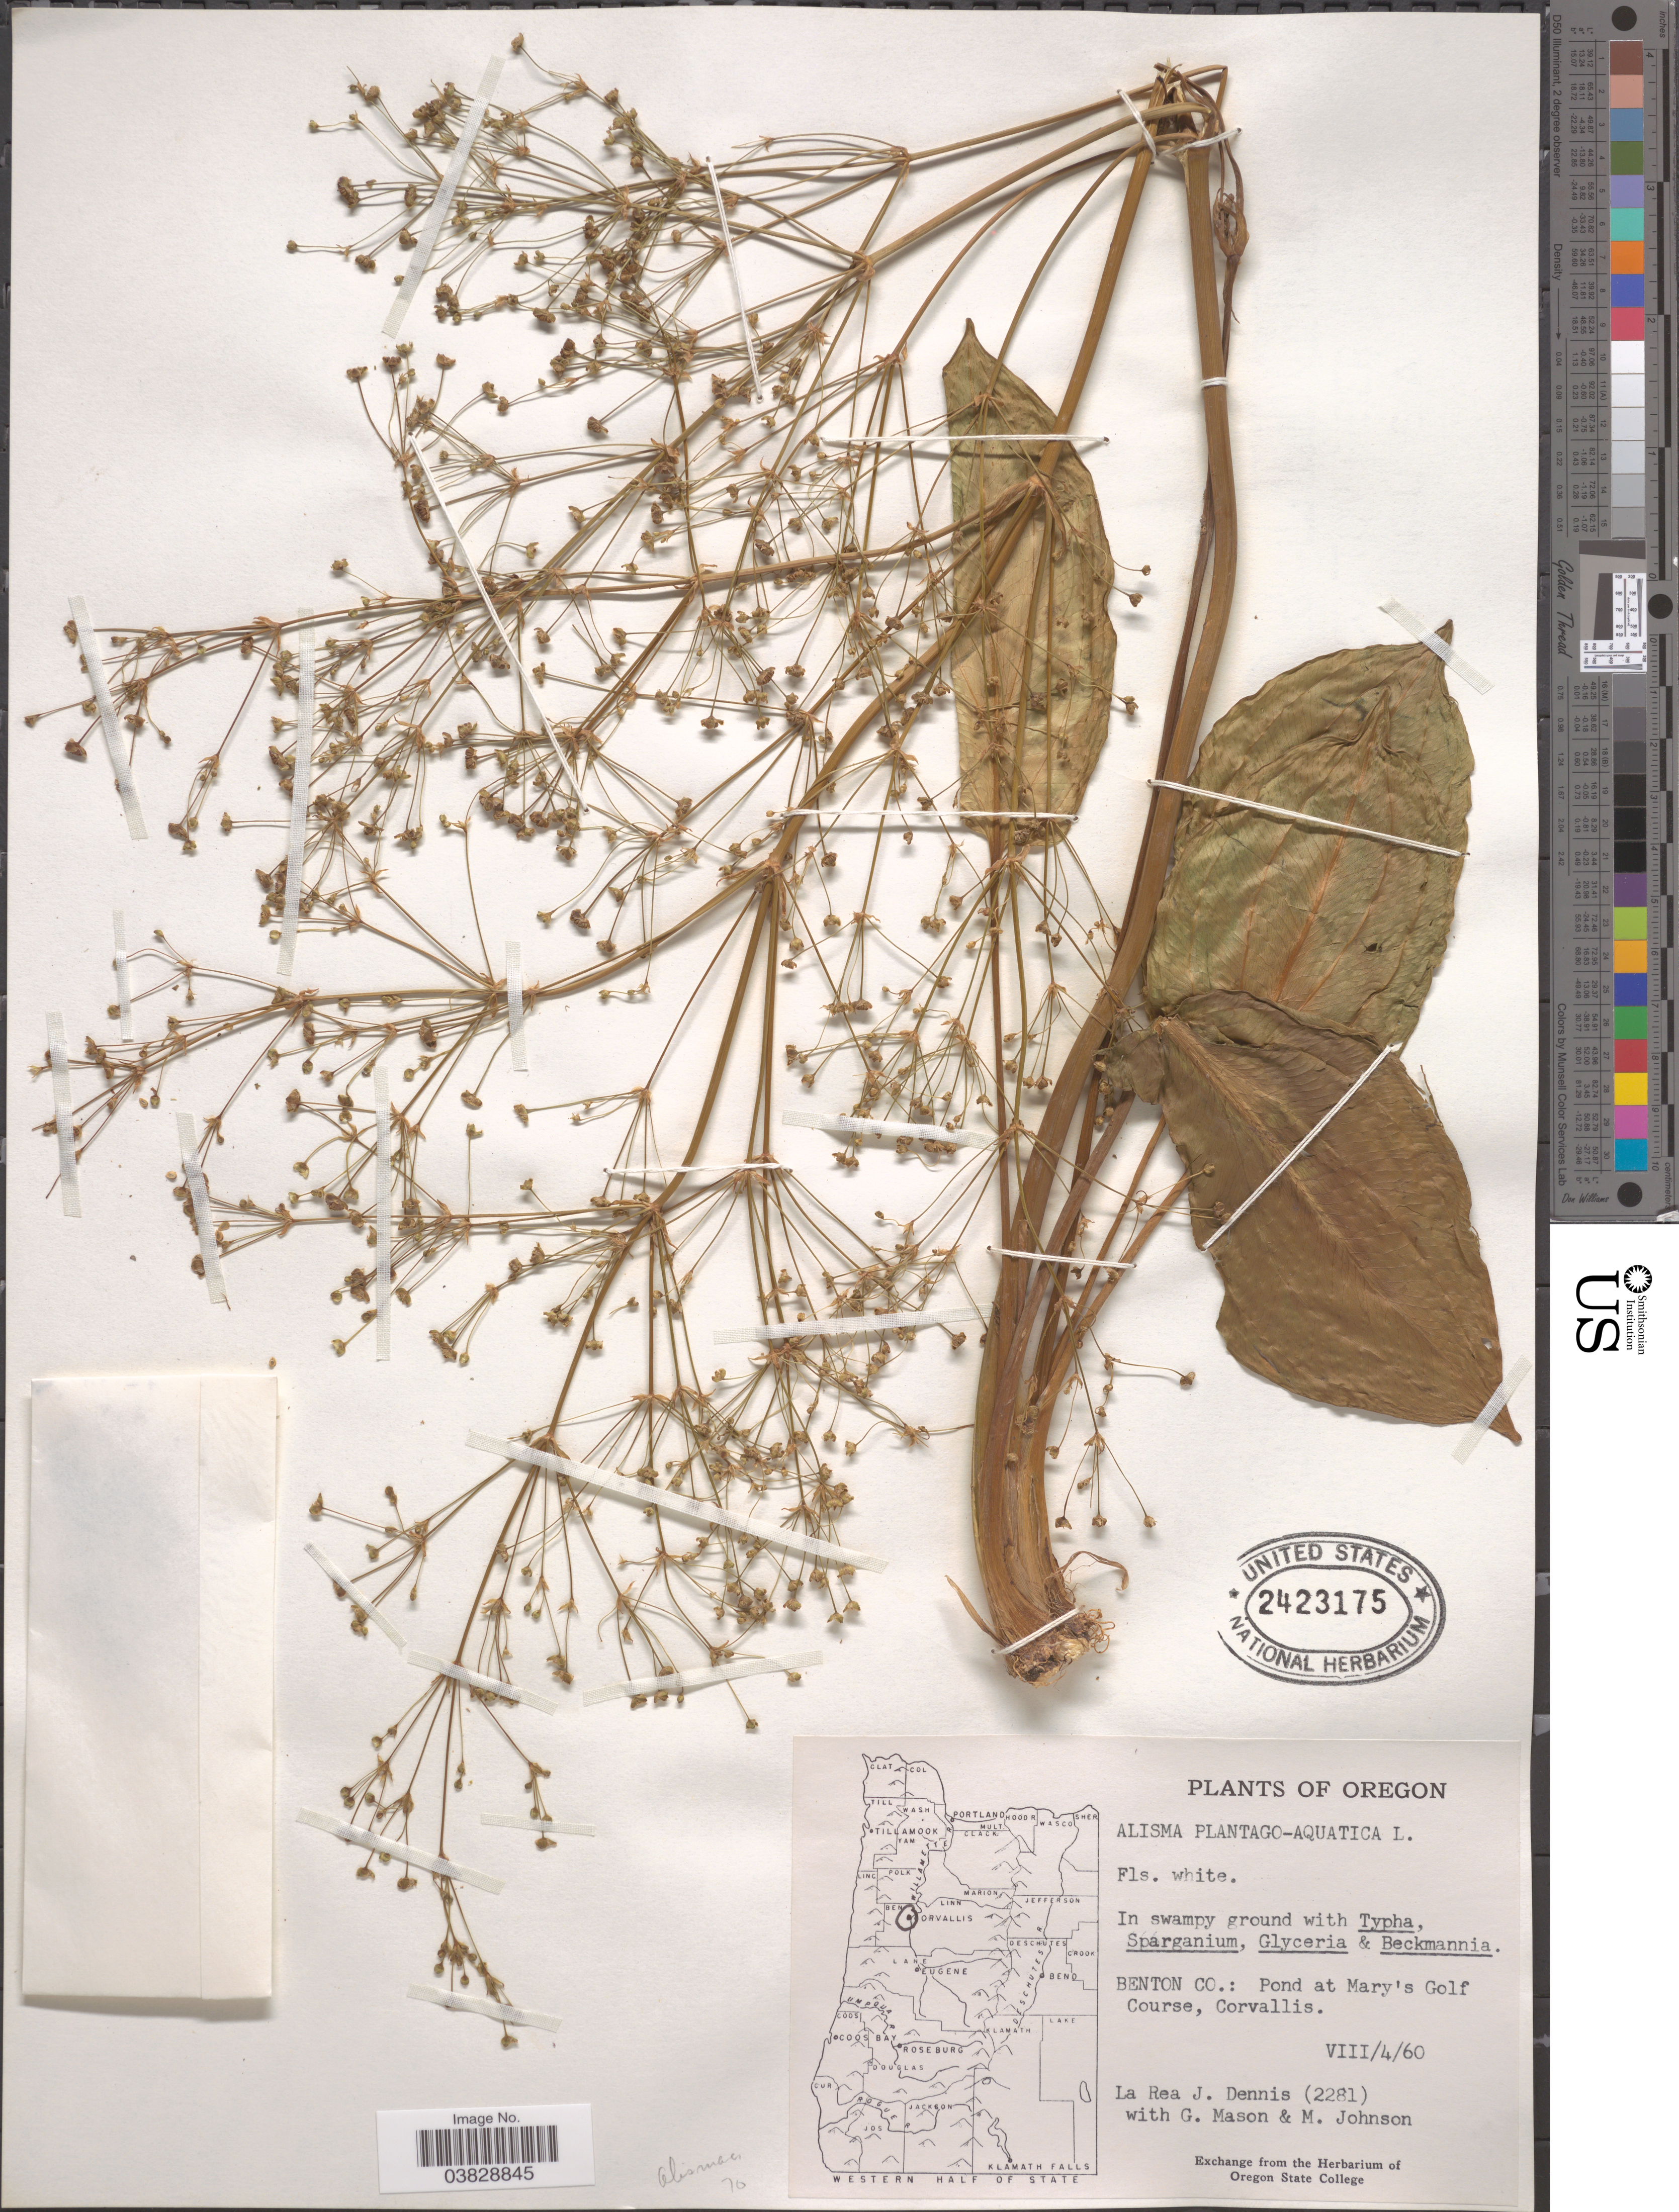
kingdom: Plantae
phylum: Tracheophyta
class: Liliopsida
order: Alismatales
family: Alismataceae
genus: Alisma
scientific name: Alisma brevipes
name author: Greene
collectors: L. Dennis, G. Mason & M. Johnson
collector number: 2281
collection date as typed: Transcribed d/m/y: 4/8/60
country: United States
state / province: Oregon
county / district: Benton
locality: Benton Co.: Pond at Mary's Golf Course, Corvallis.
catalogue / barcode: US 2423175